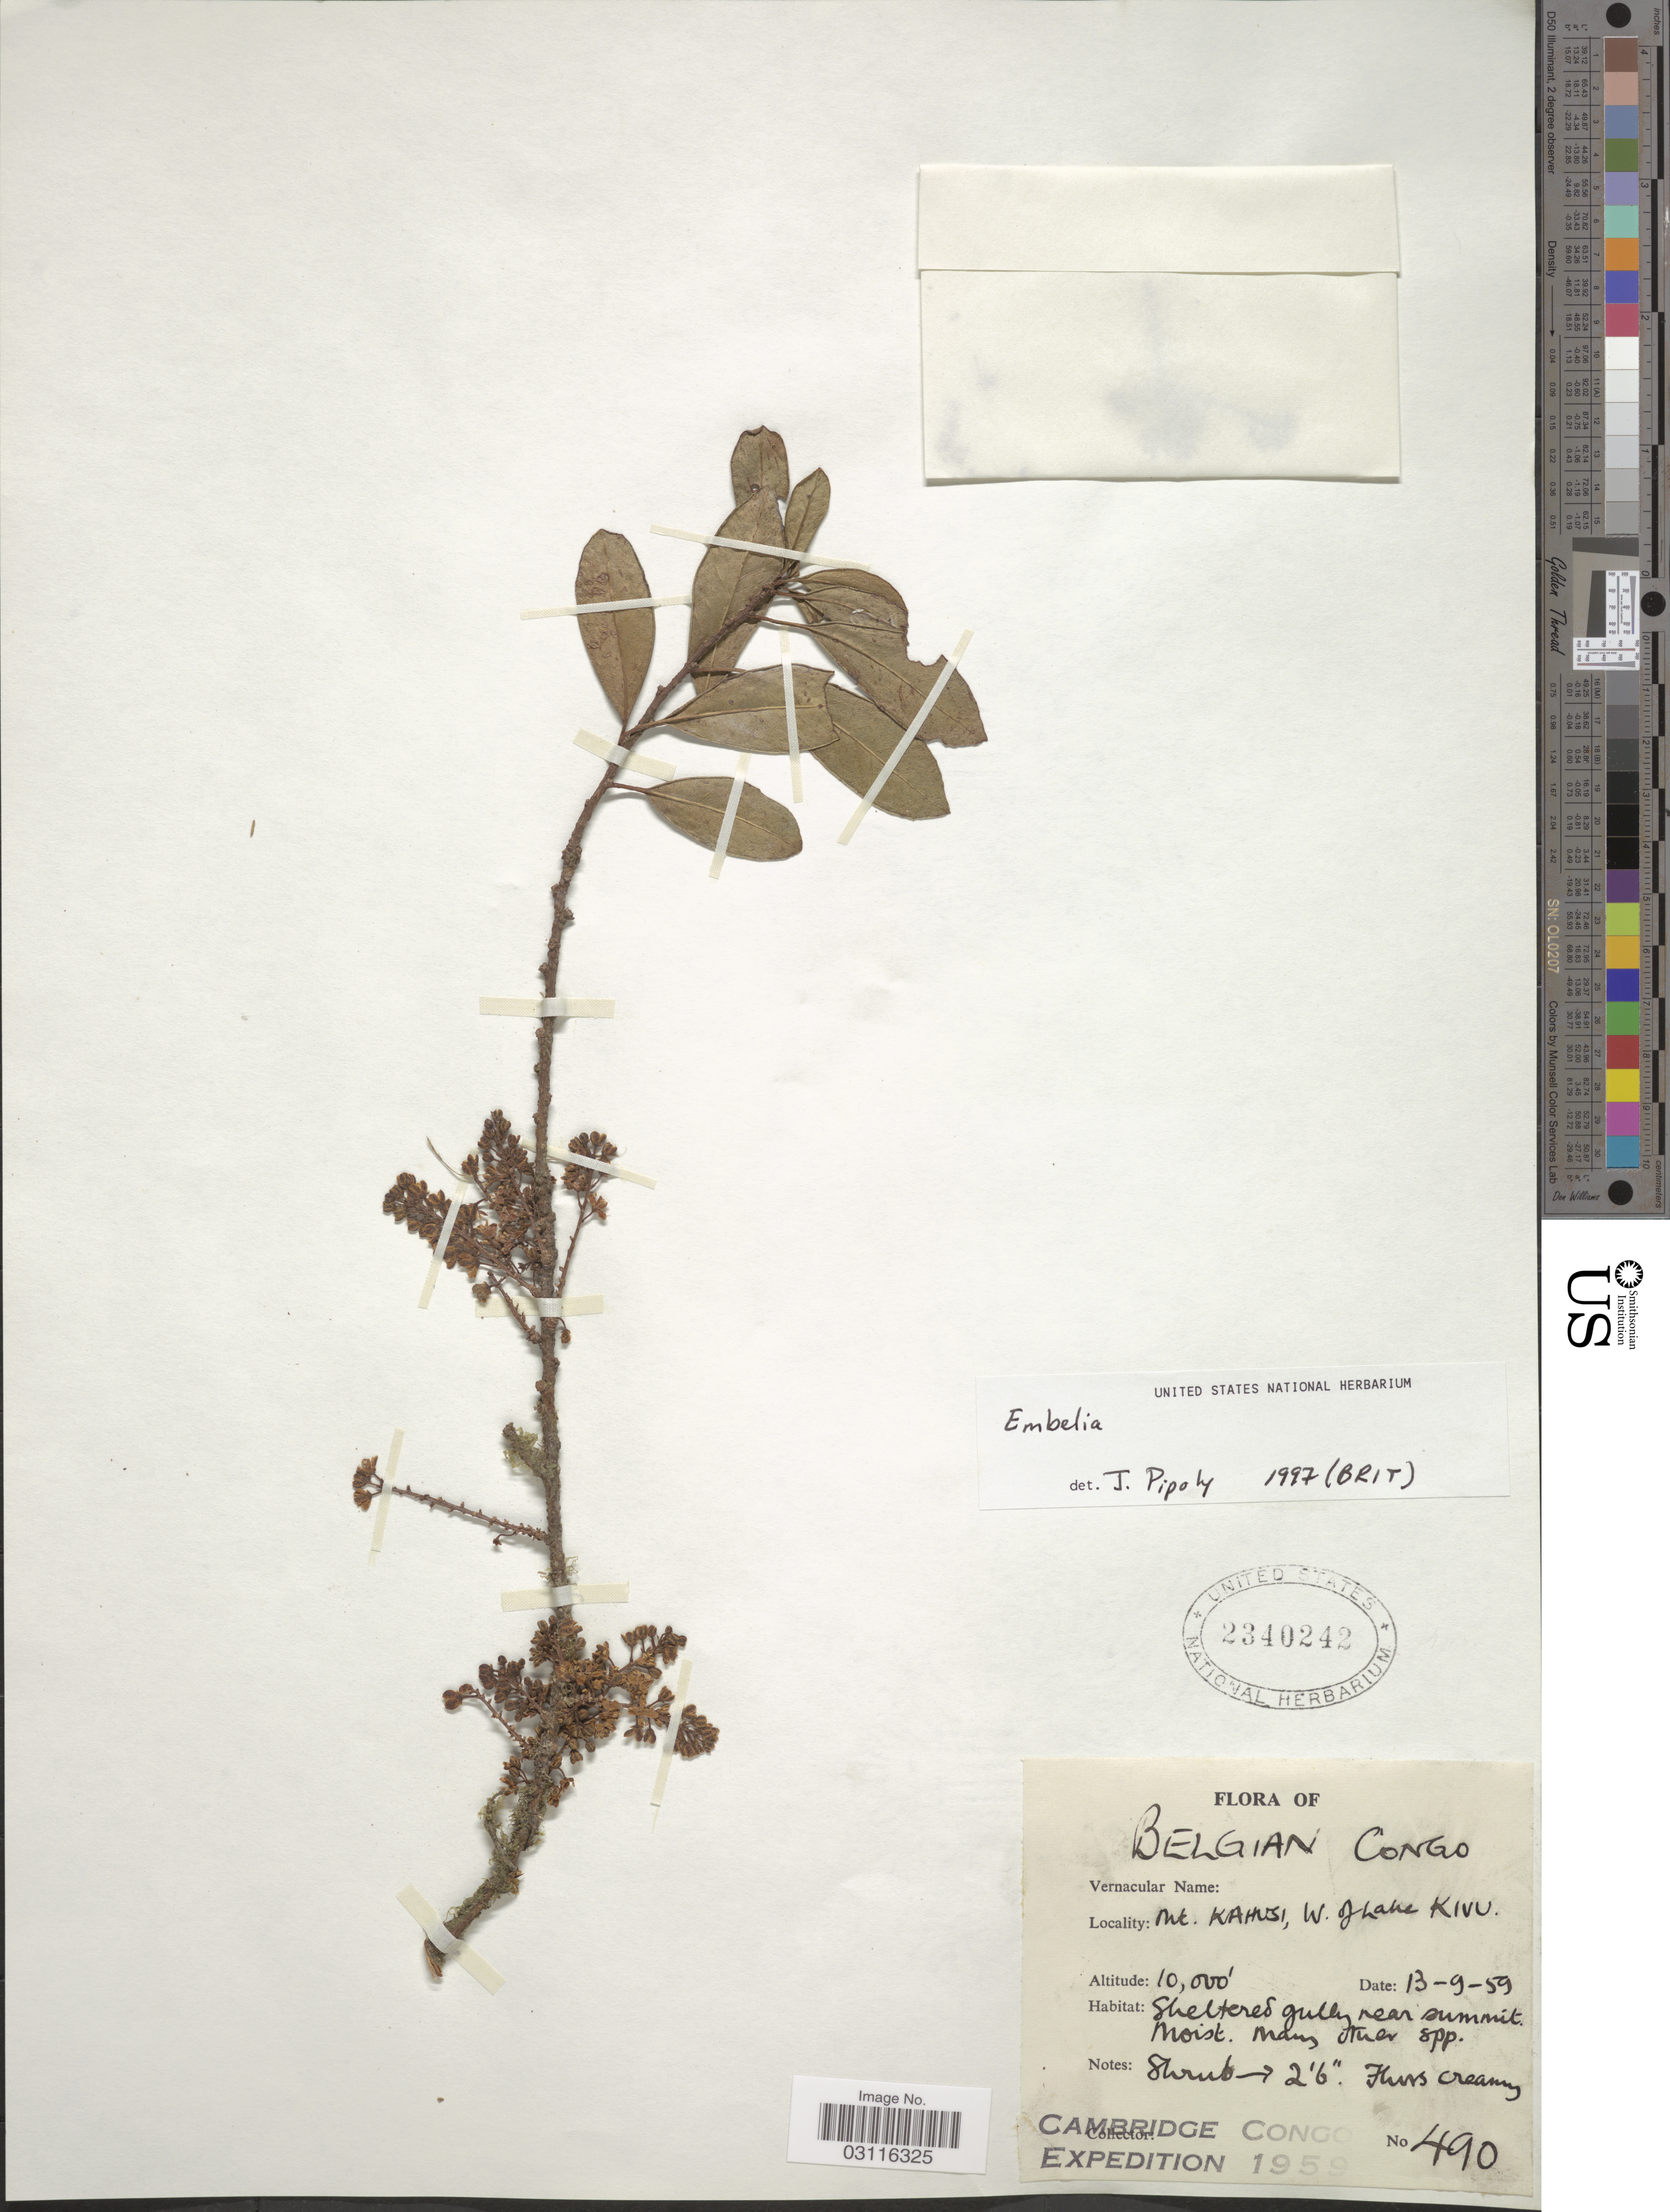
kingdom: Plantae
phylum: Tracheophyta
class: Magnoliopsida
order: Ericales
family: Primulaceae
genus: Embelia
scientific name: Embelia sp.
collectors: Cambridge Congo Expedition 1959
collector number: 490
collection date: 1959-09-13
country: Congo, Democratic Republic of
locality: Belgian Congo. Mt. Kahusi, W. of Lake Kivu.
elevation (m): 3048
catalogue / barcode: US 2340242